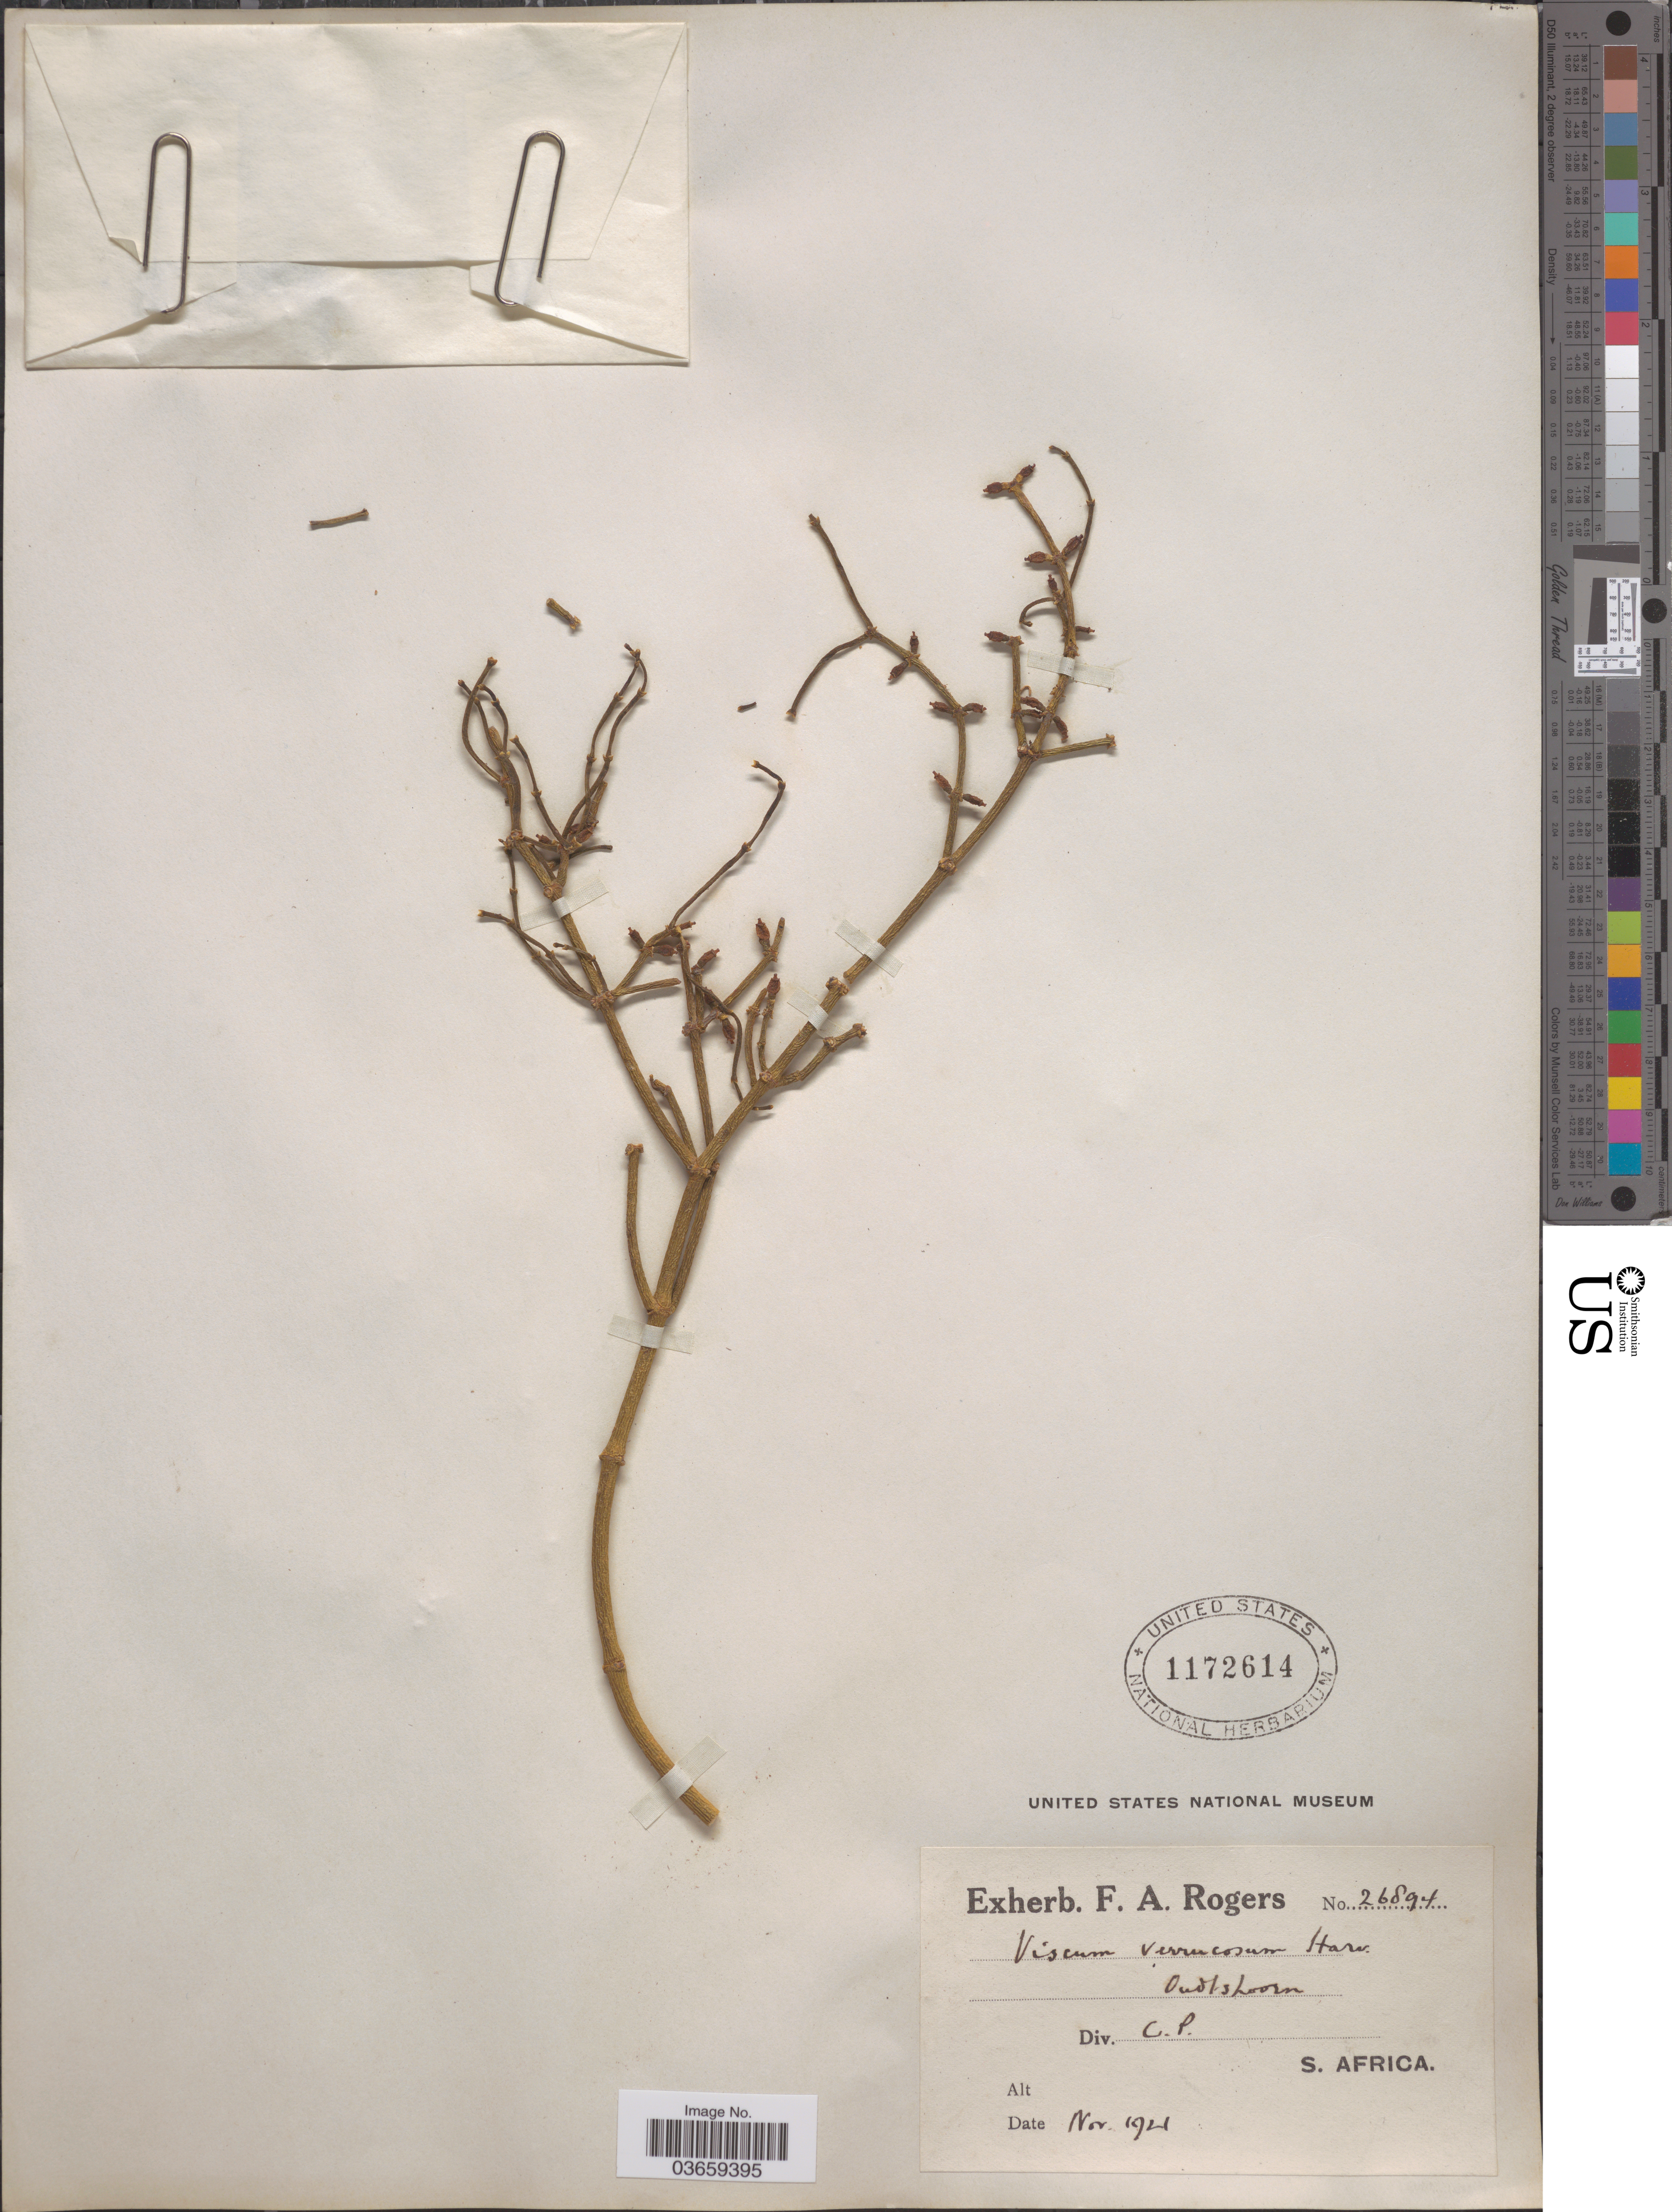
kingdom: Plantae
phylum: Tracheophyta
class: Magnoliopsida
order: Santalales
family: Viscaceae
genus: Viscum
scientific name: Viscum verrucosum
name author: Harv.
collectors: ex herb. F. A. Rogers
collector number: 26894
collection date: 1921-11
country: South Africa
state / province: Western Cape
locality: Oudtshoorn. Div. C. P.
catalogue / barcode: US 1172614